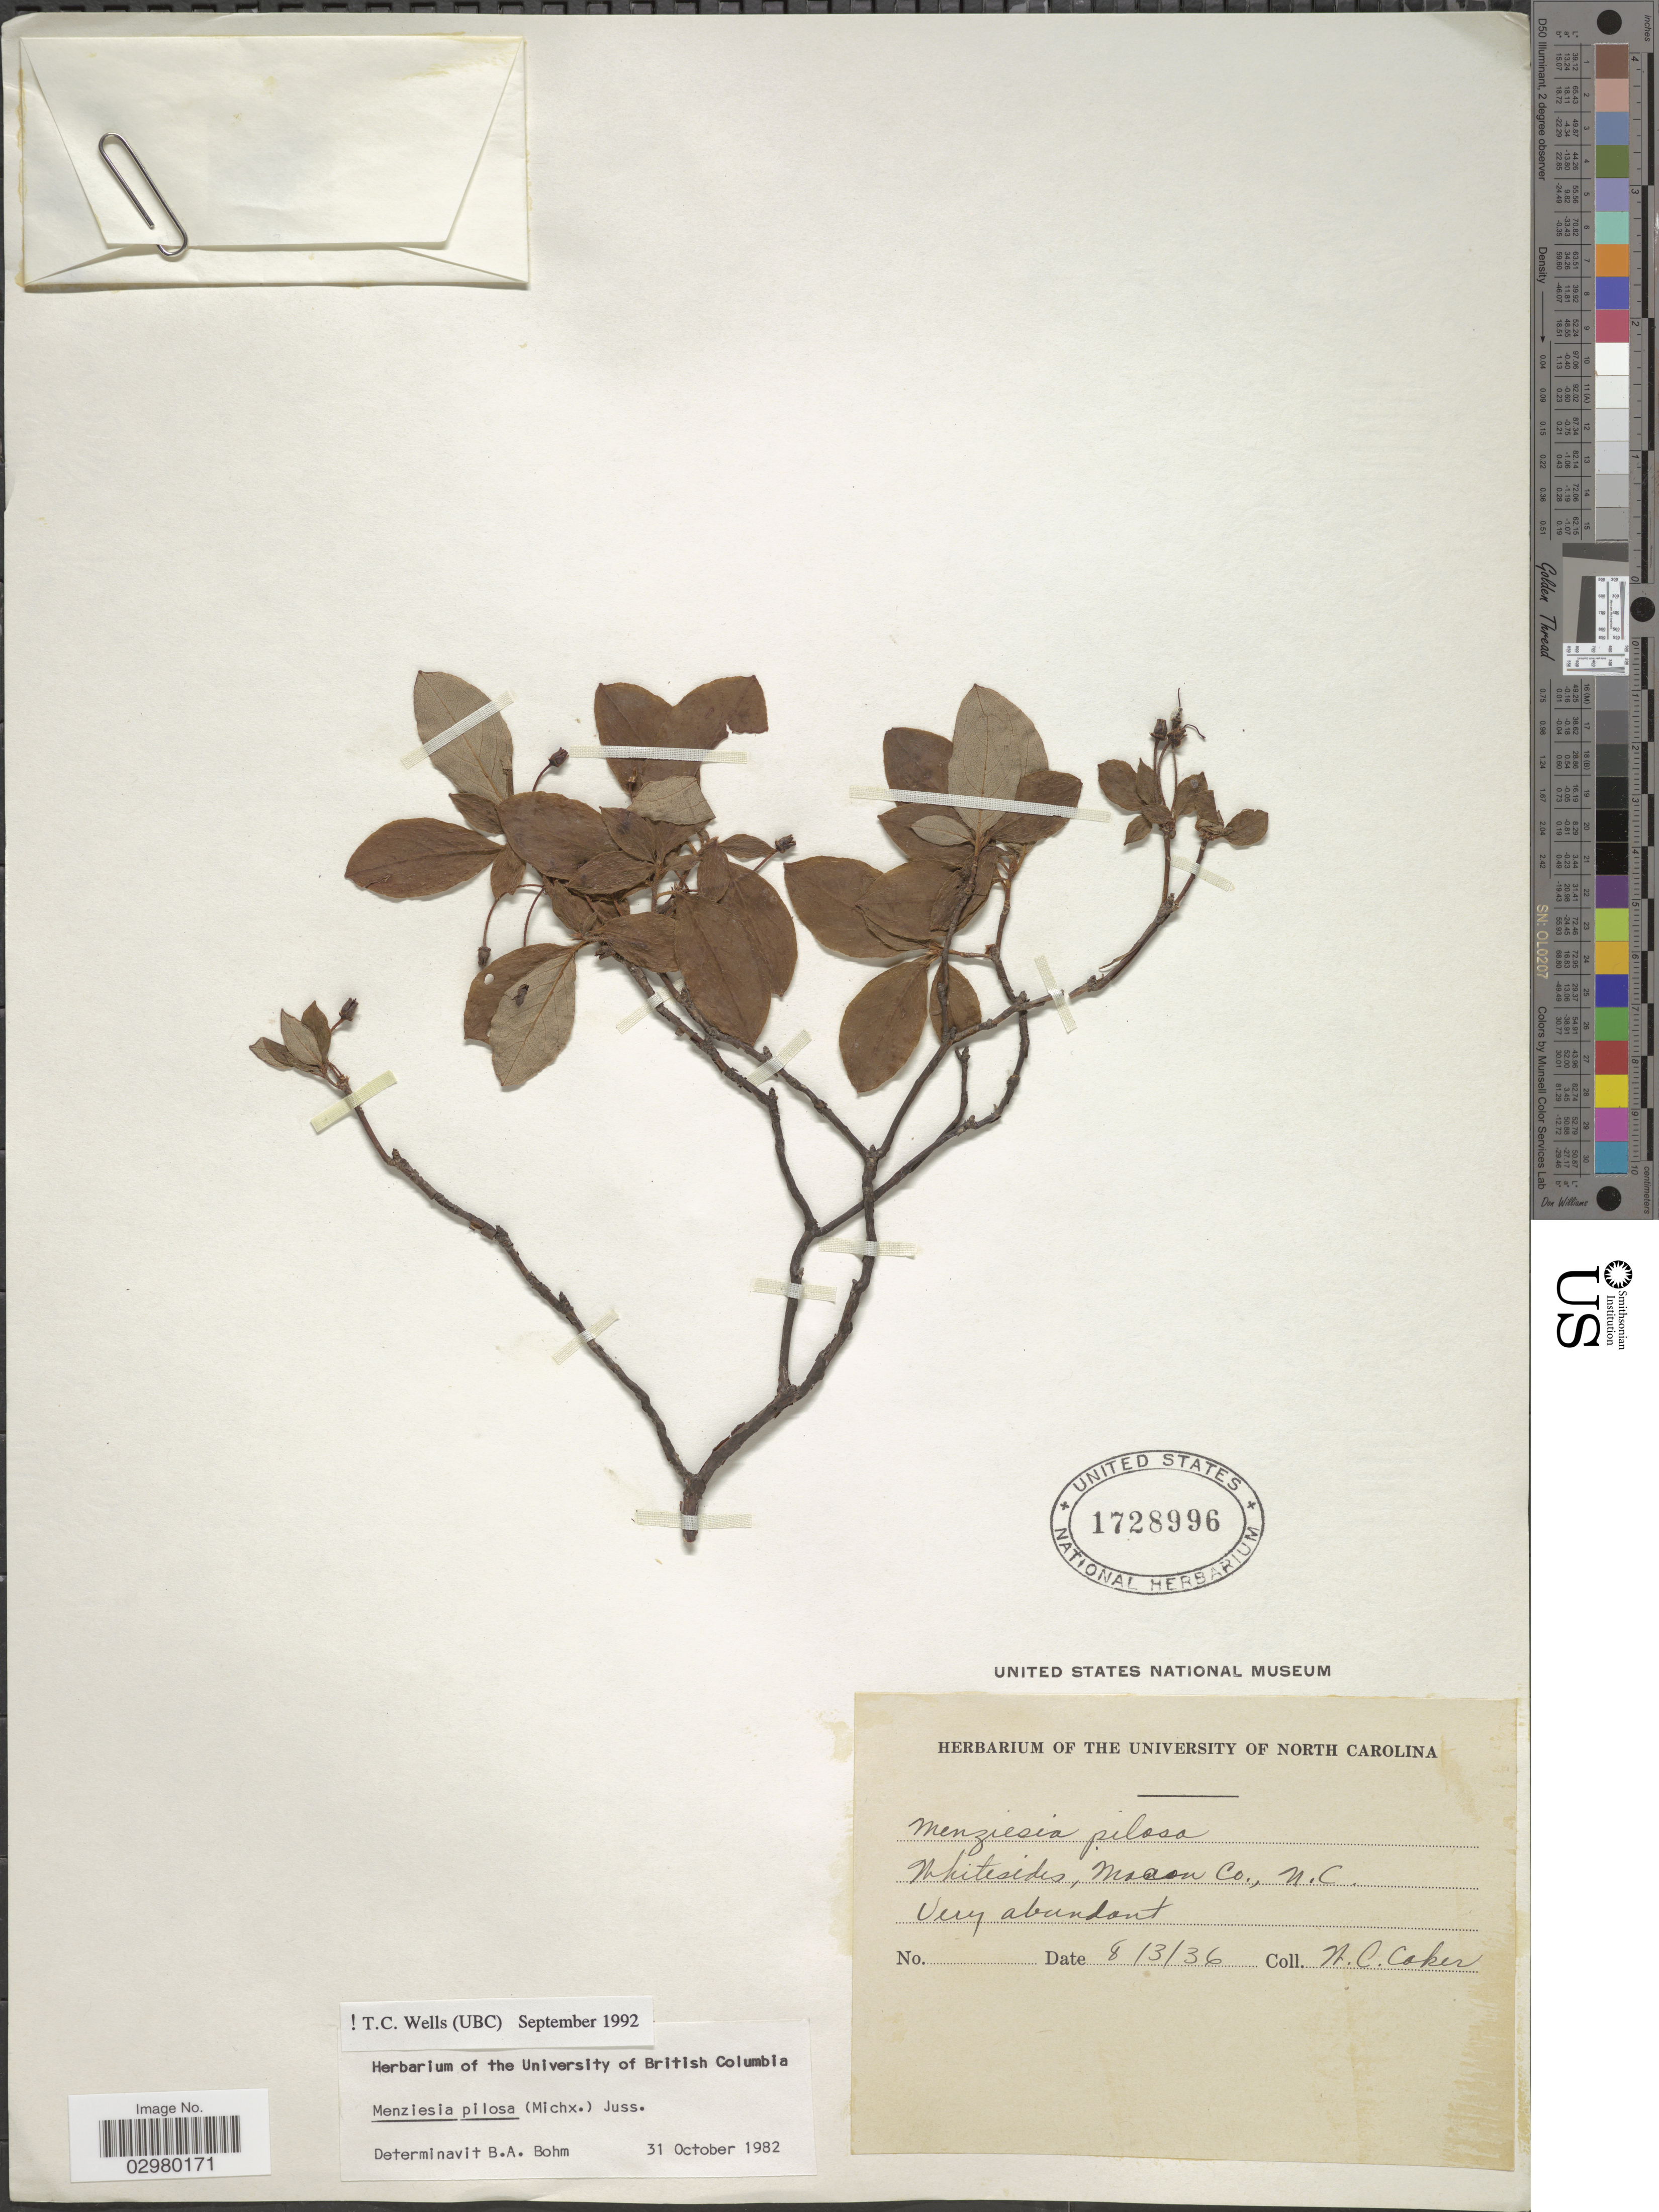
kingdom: Plantae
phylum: Tracheophyta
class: Magnoliopsida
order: Ericales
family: Ericaceae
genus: Menziesia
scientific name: Menziesia pilosa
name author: (Michx.) Juss.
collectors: W. Coker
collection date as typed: Transcribed d/m/y: 3/8/36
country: United States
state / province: North Carolina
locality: Whitesides, Macon Co.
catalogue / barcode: US 1728996